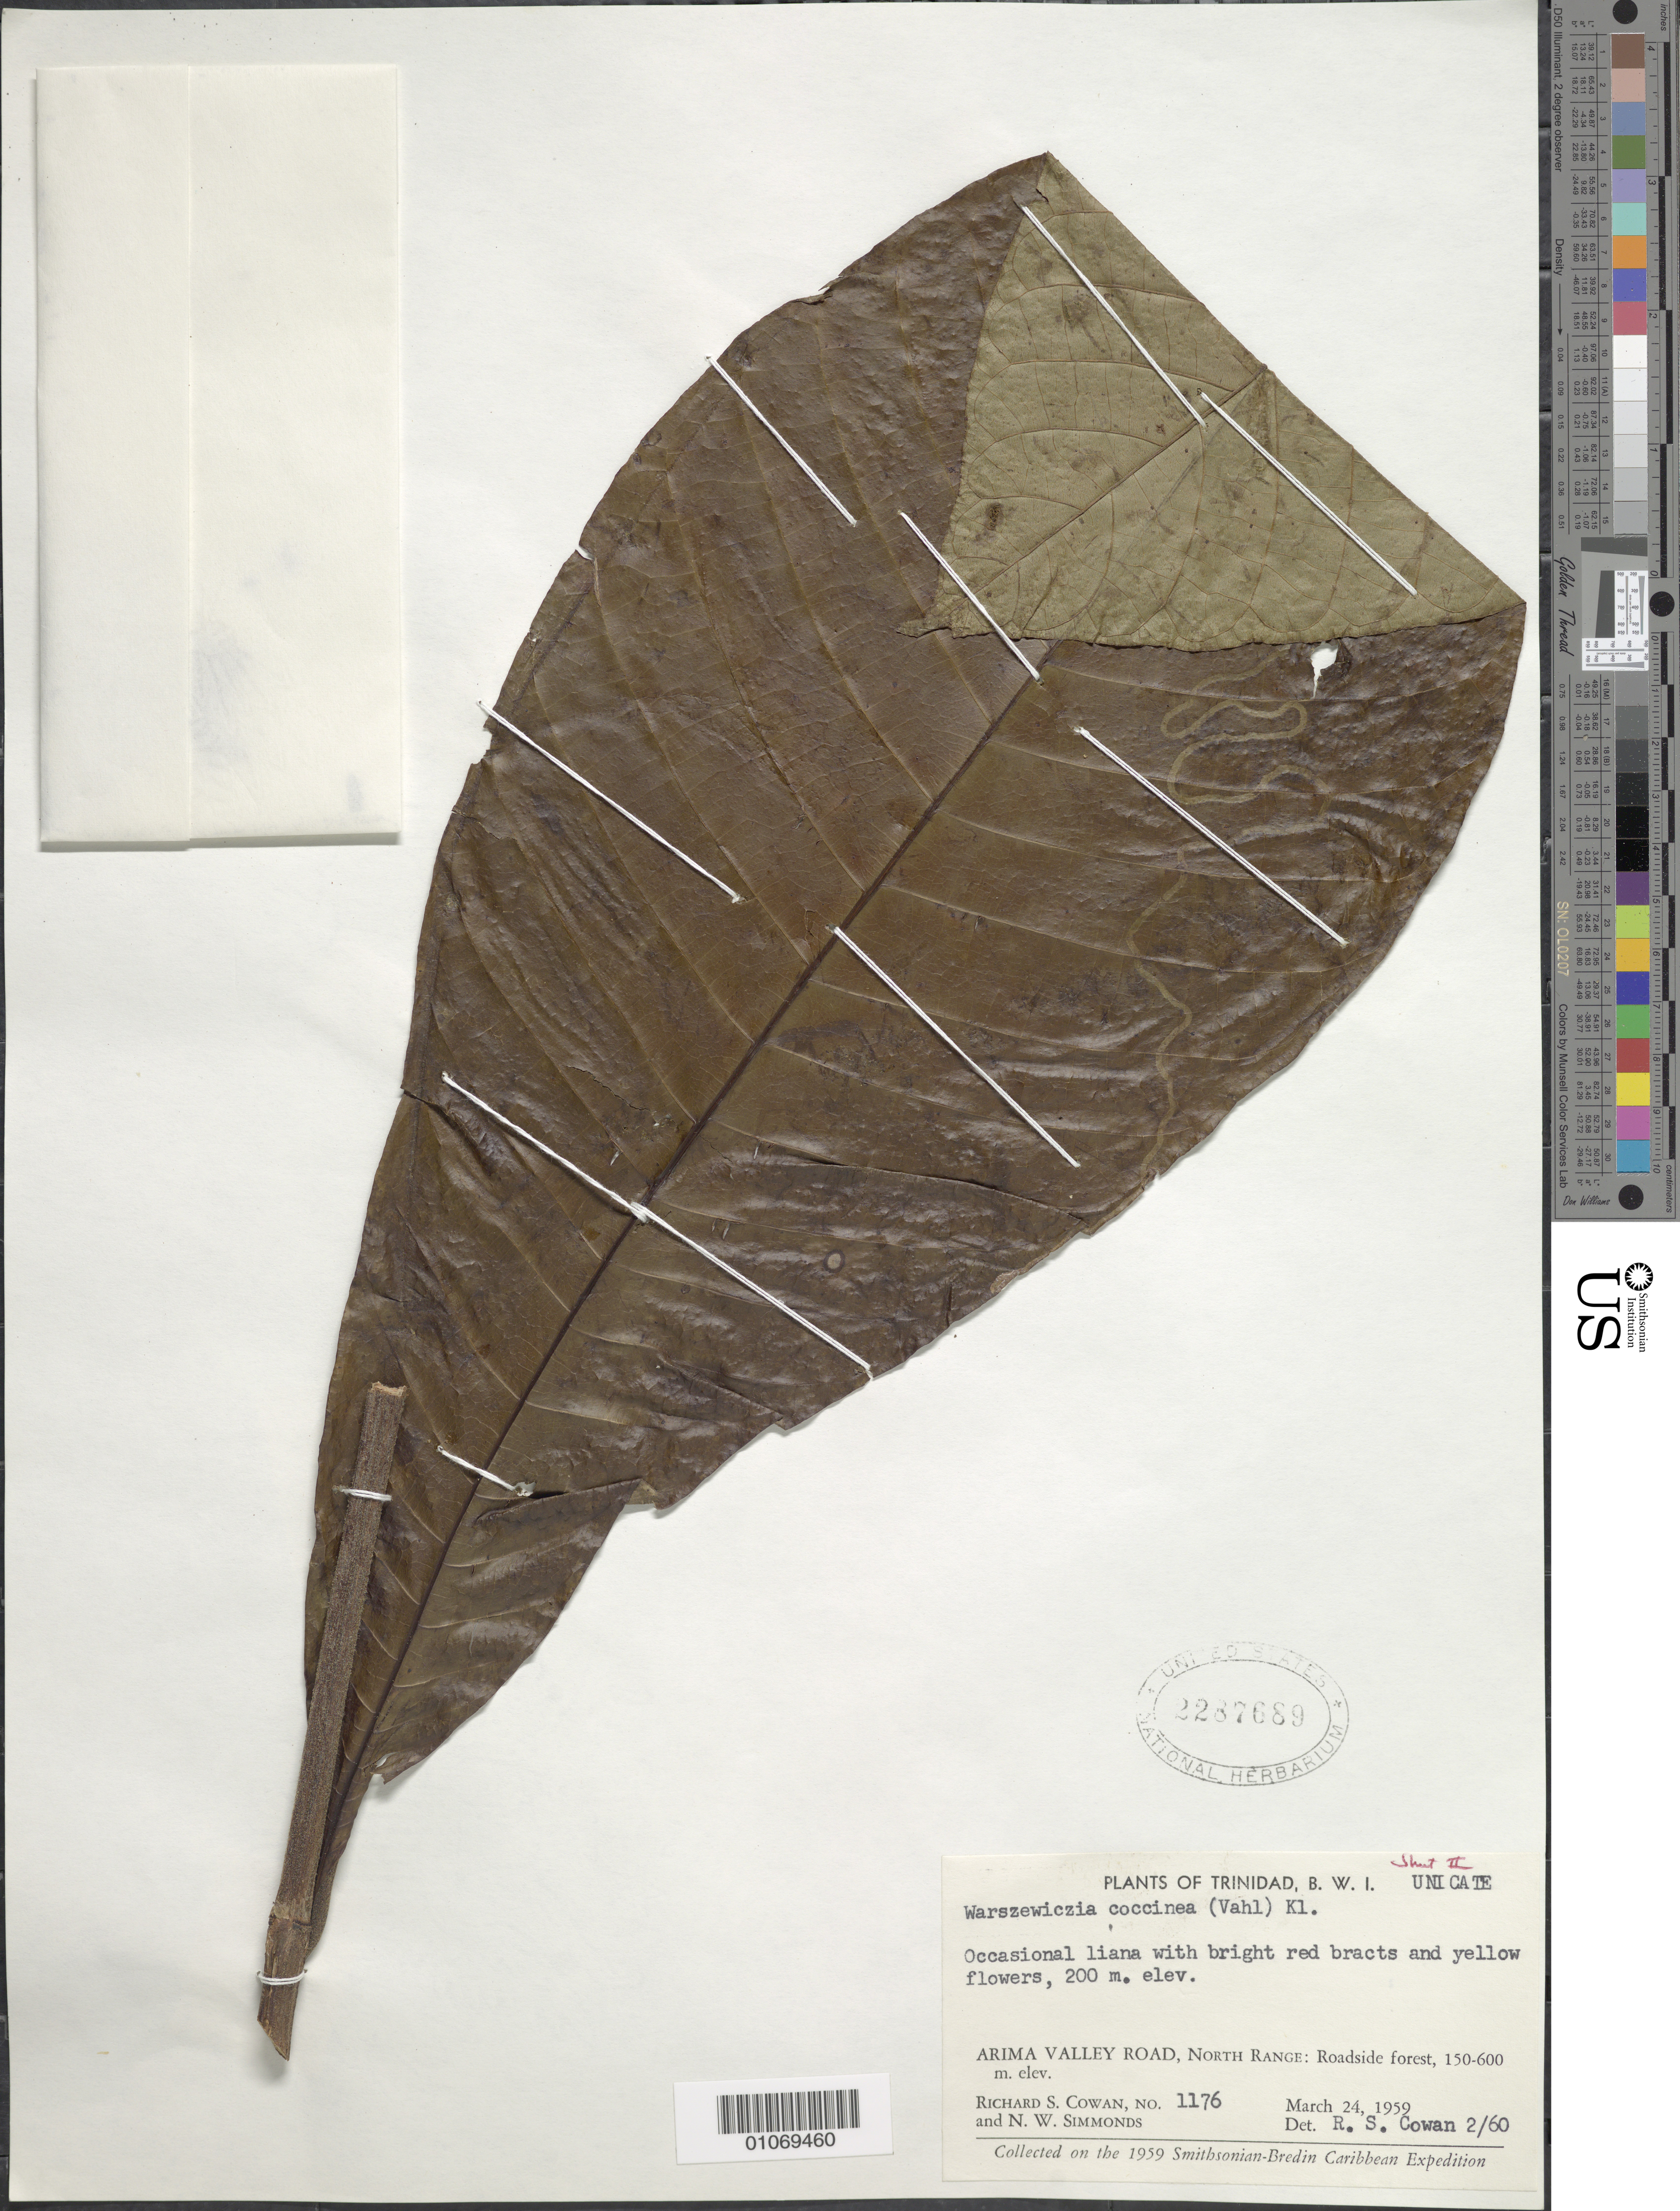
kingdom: Plantae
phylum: Tracheophyta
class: Magnoliopsida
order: Gentianales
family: Rubiaceae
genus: Warszewiczia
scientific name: Warszewiczia coccinea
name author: (Vahl) Klotzsch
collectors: R. S. Cowan & N. W. Simmonds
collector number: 1176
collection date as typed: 24 Mar 1959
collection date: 1959-03-24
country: Trinidad and Tobago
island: Trinidad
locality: Arima Valley road, North Range: roadside forest.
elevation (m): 200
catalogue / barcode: US 2287689